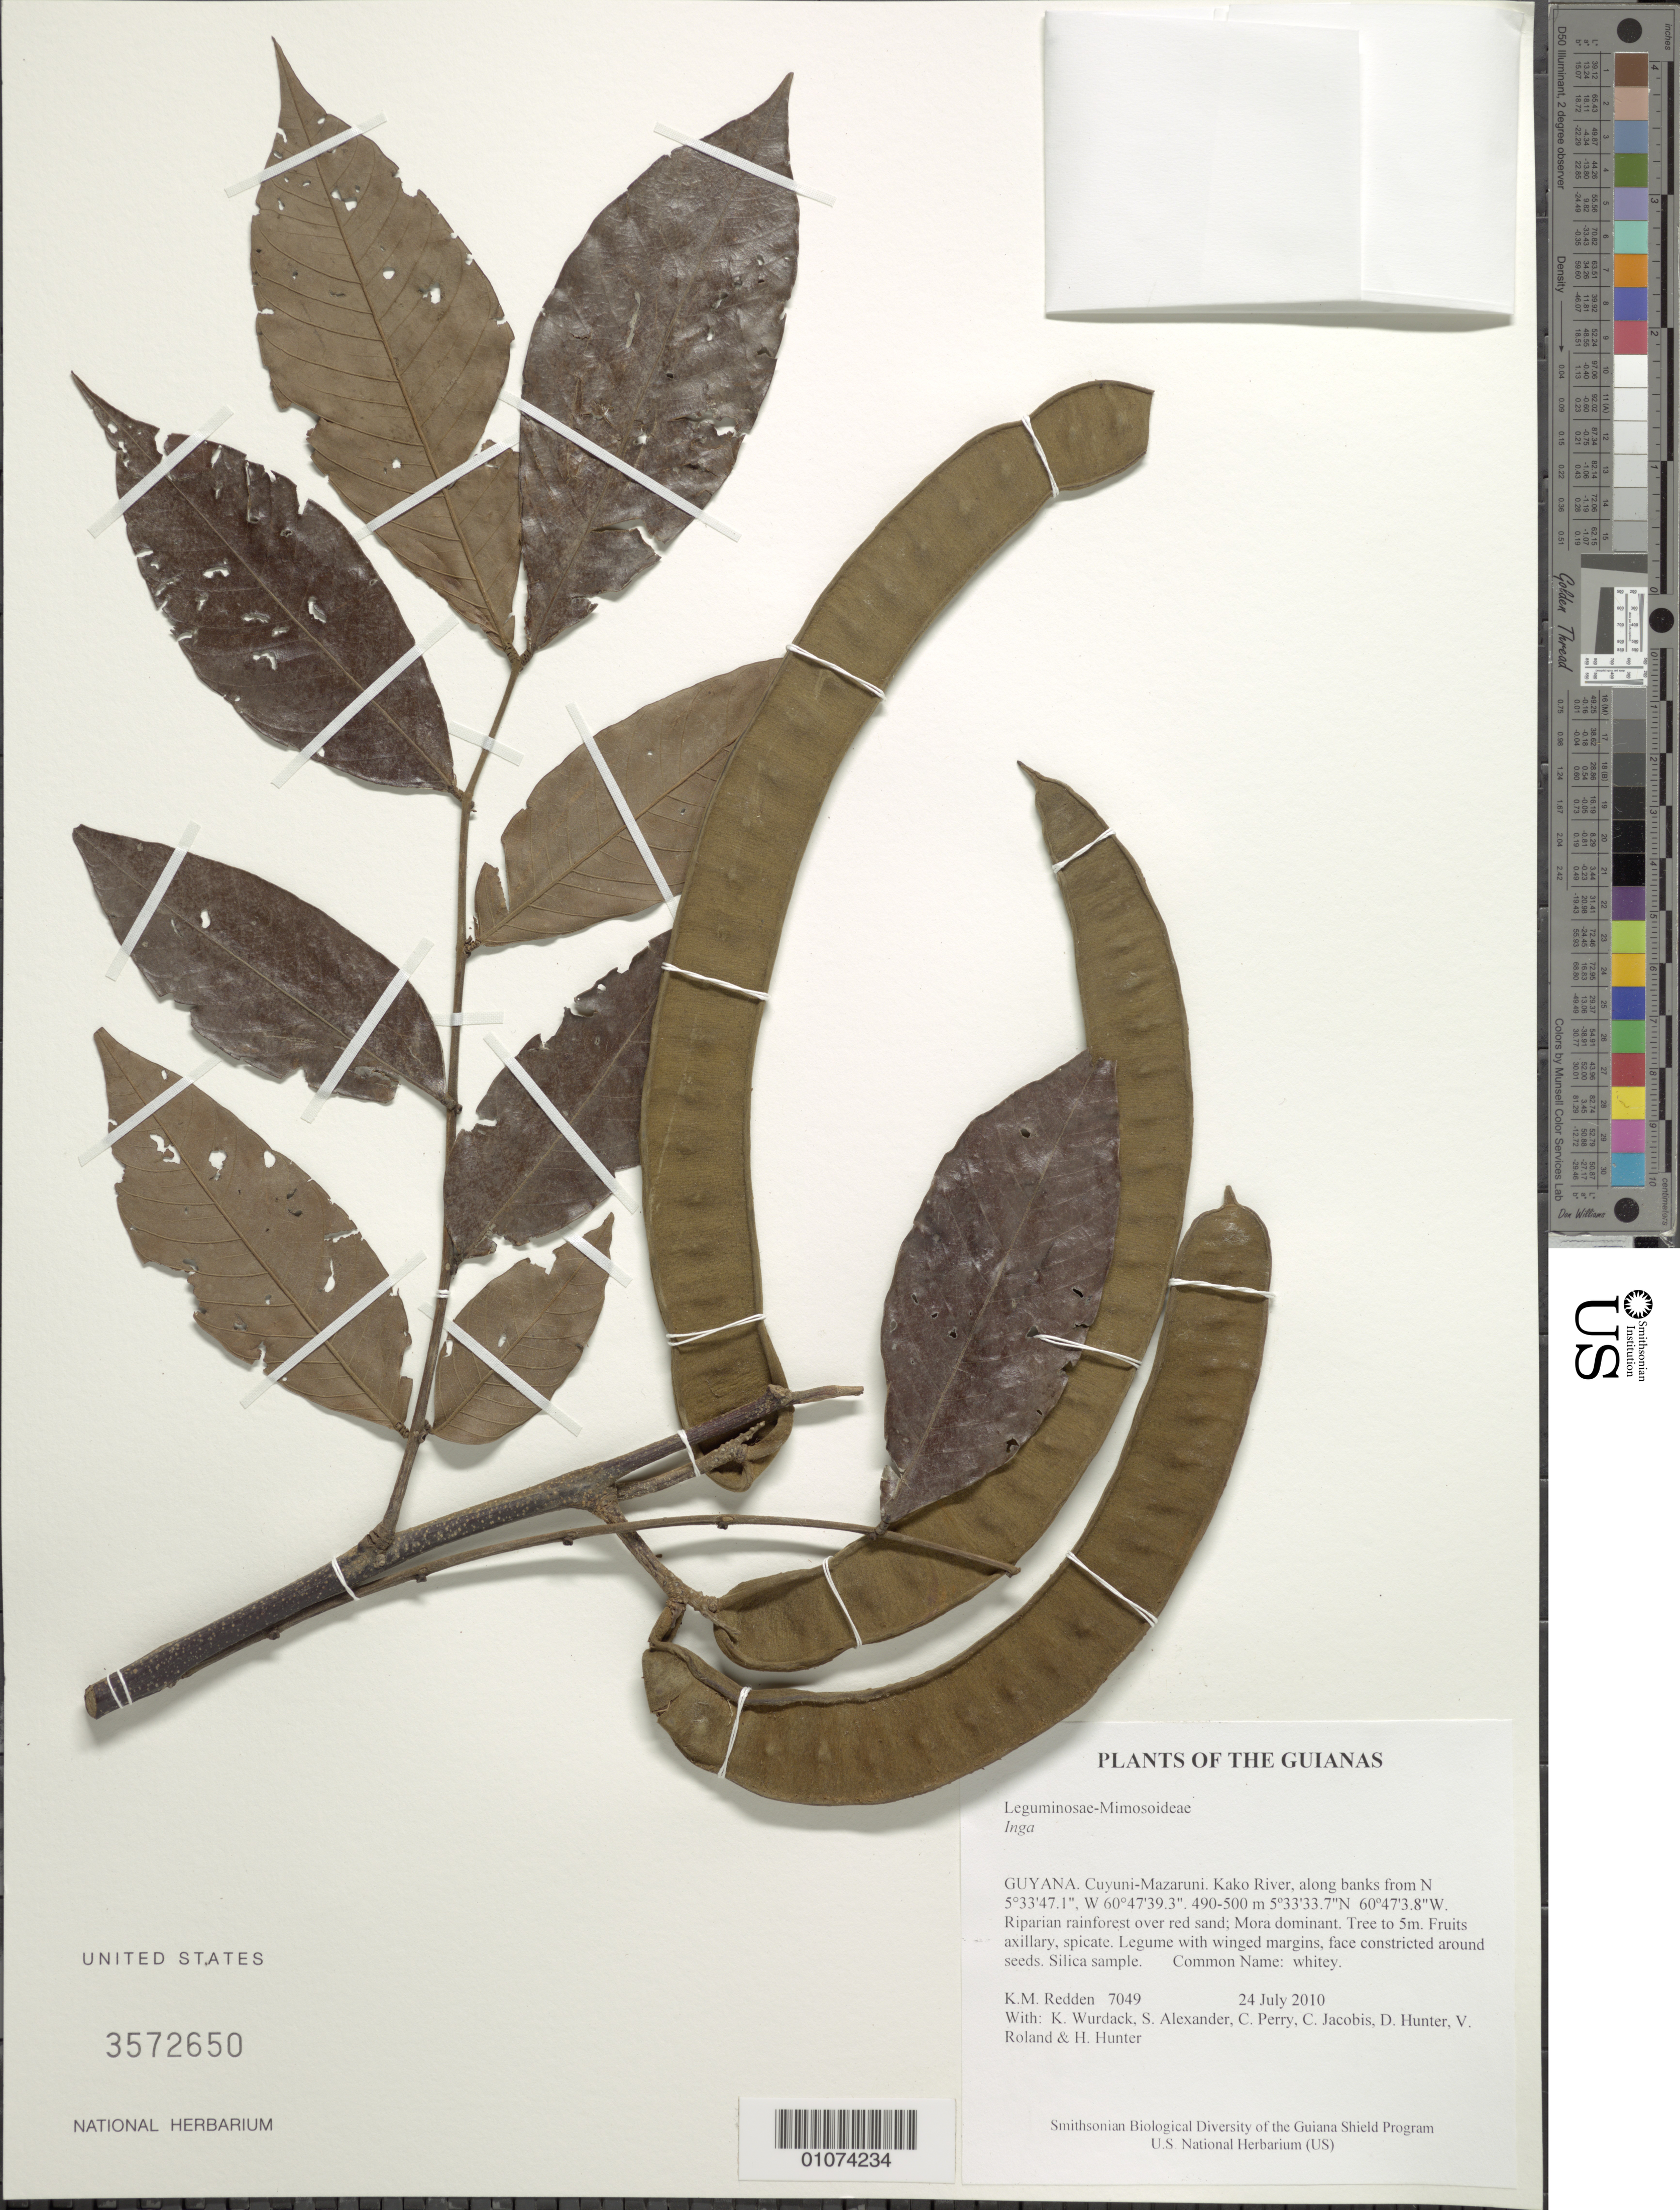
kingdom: Plantae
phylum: Tracheophyta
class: Magnoliopsida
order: Fabales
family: Fabaceae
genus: Inga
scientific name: Inga sp.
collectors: K. M. Redden, K. Wurdack, S. N. Alexander, C. Perry, C. Jacobis, D. Hunter, V. Roland & H. Hunter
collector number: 7049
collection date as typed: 24 July 2010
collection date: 2010-07-24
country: Guyana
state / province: Cuyuni-Mazaruni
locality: Kako River, along banks from N 5°33'47.1", W 60°47'39.3"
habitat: Riparian rainforest over red sand; Mora dominant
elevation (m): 490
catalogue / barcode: US 3572650